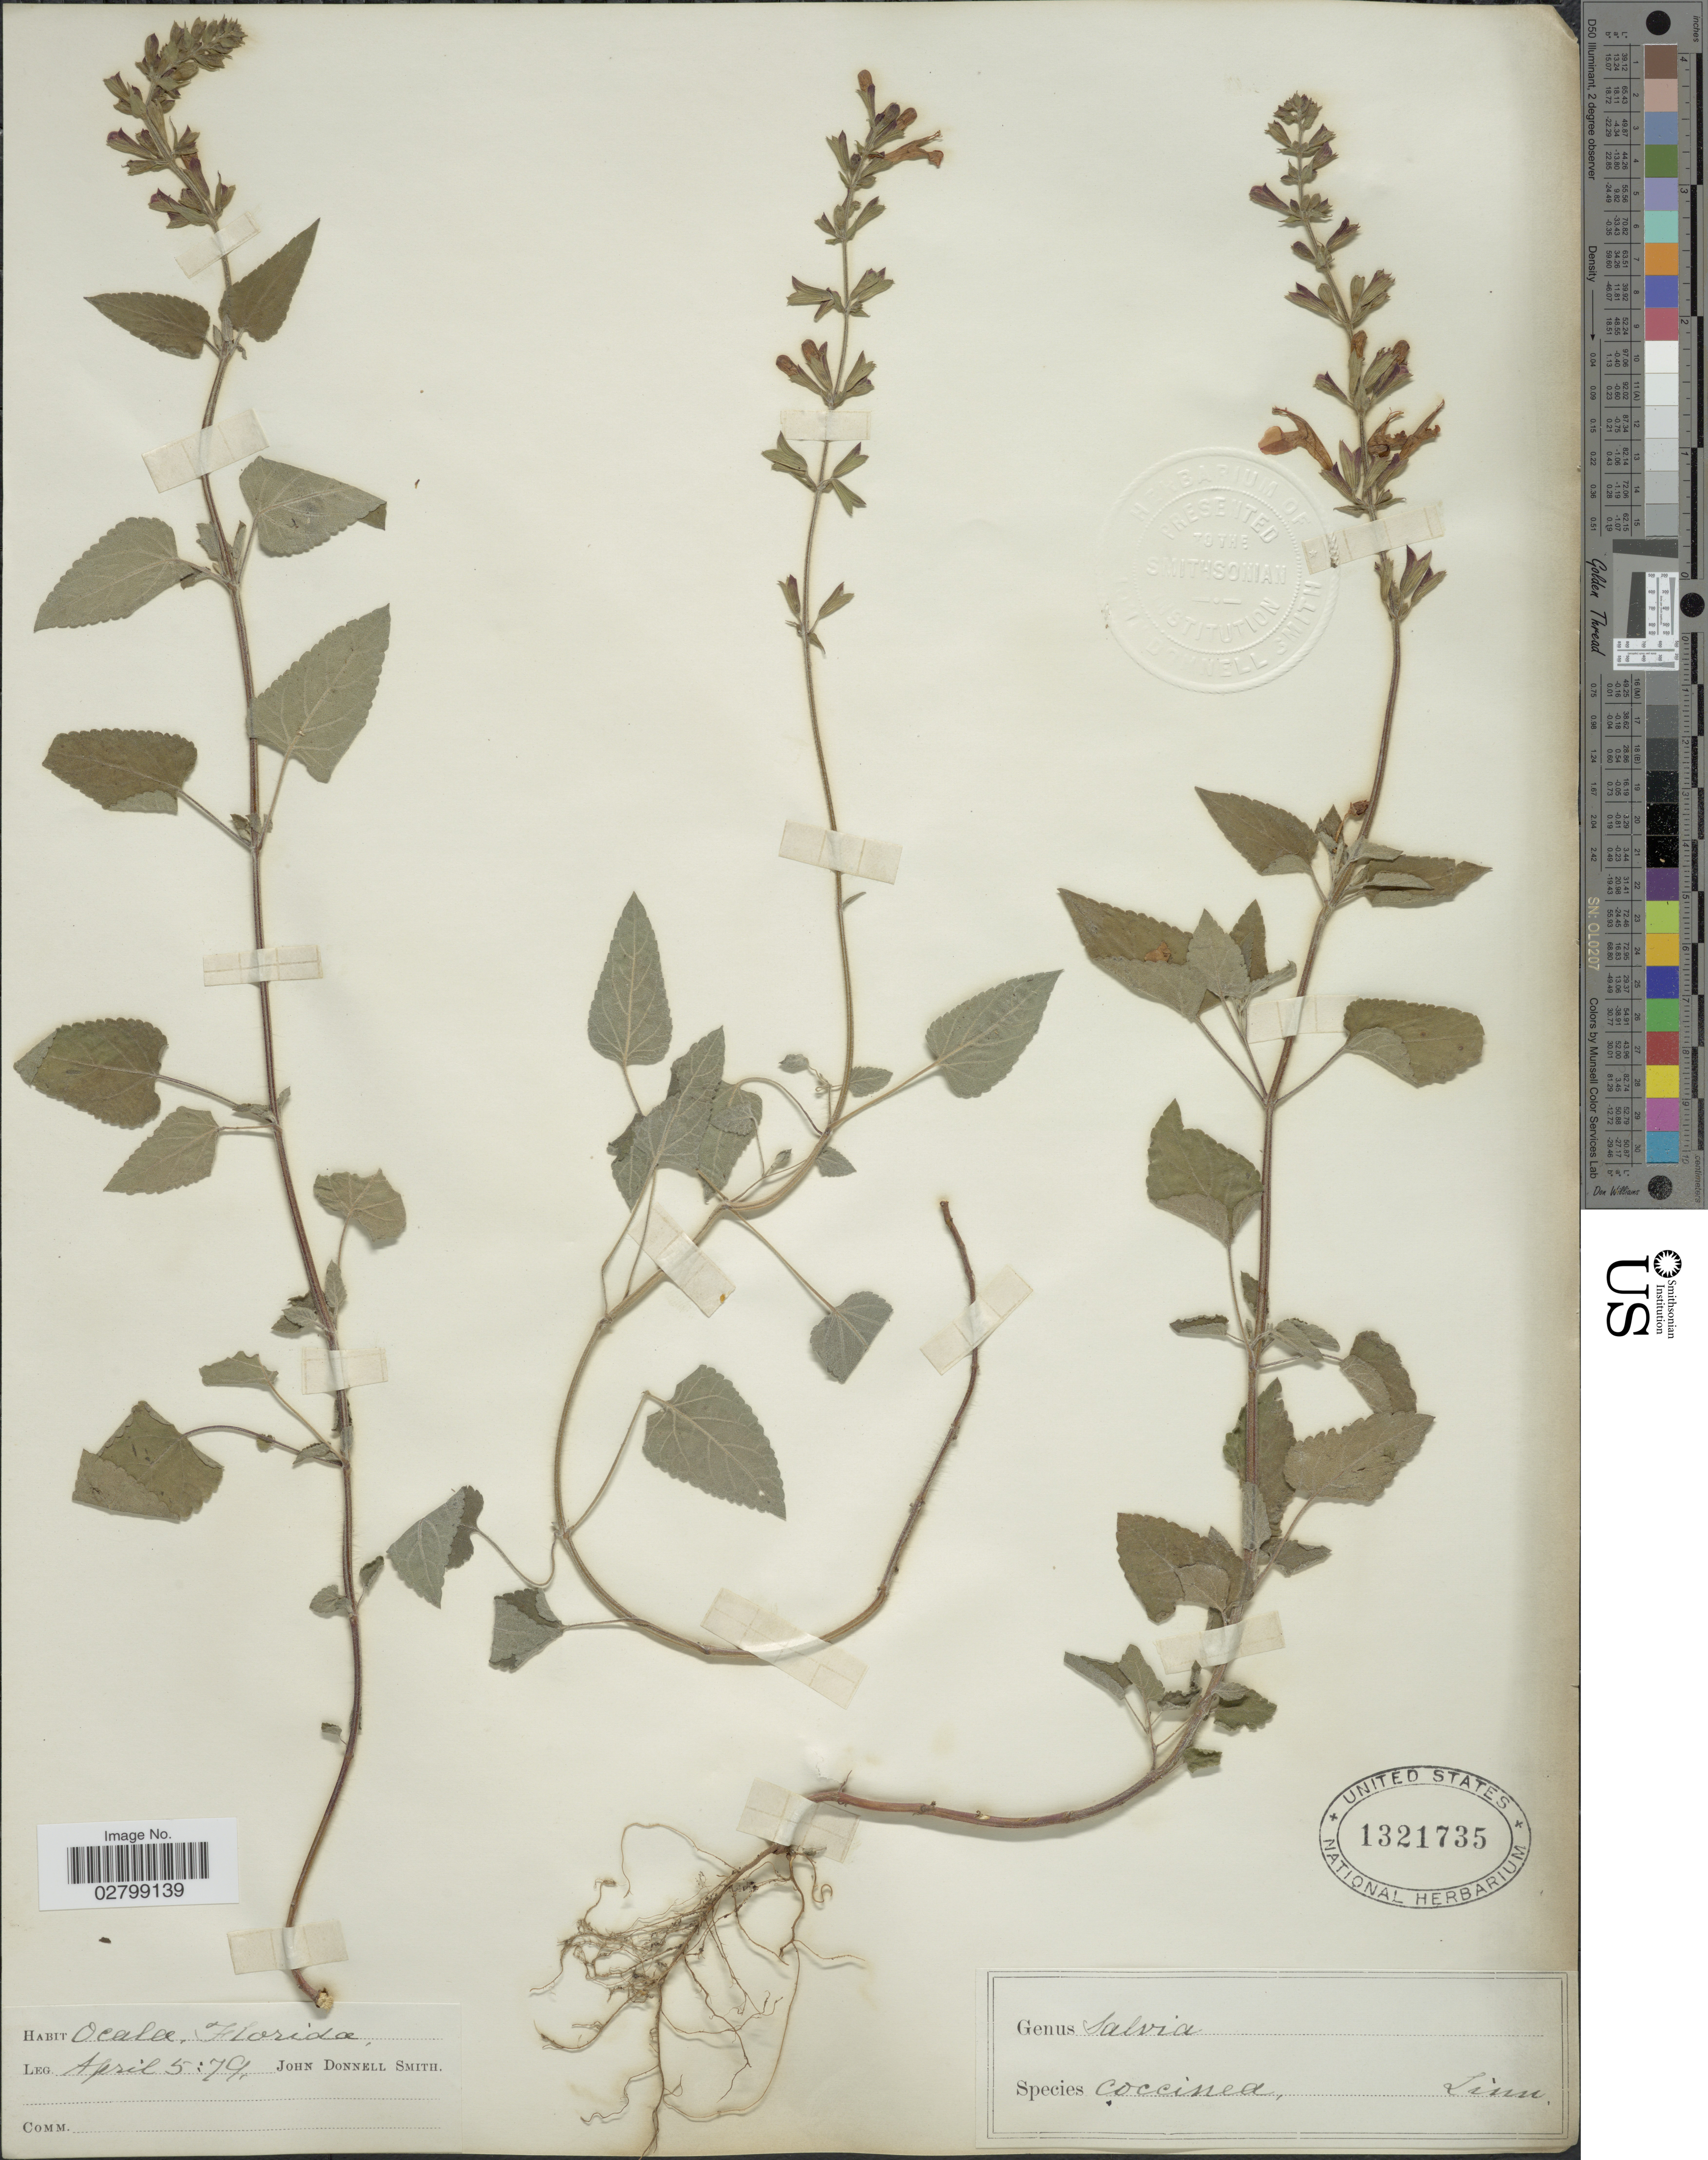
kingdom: Plantae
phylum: Tracheophyta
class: Magnoliopsida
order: Lamiales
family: Lamiaceae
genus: Salvia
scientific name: Salvia coccinea 'Naples Lavender'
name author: L. f. ex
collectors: J. Donnell Smith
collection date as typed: Transcribed d/m/y: 5/4/79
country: United States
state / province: Florida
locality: Ocala.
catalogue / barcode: US 1321735